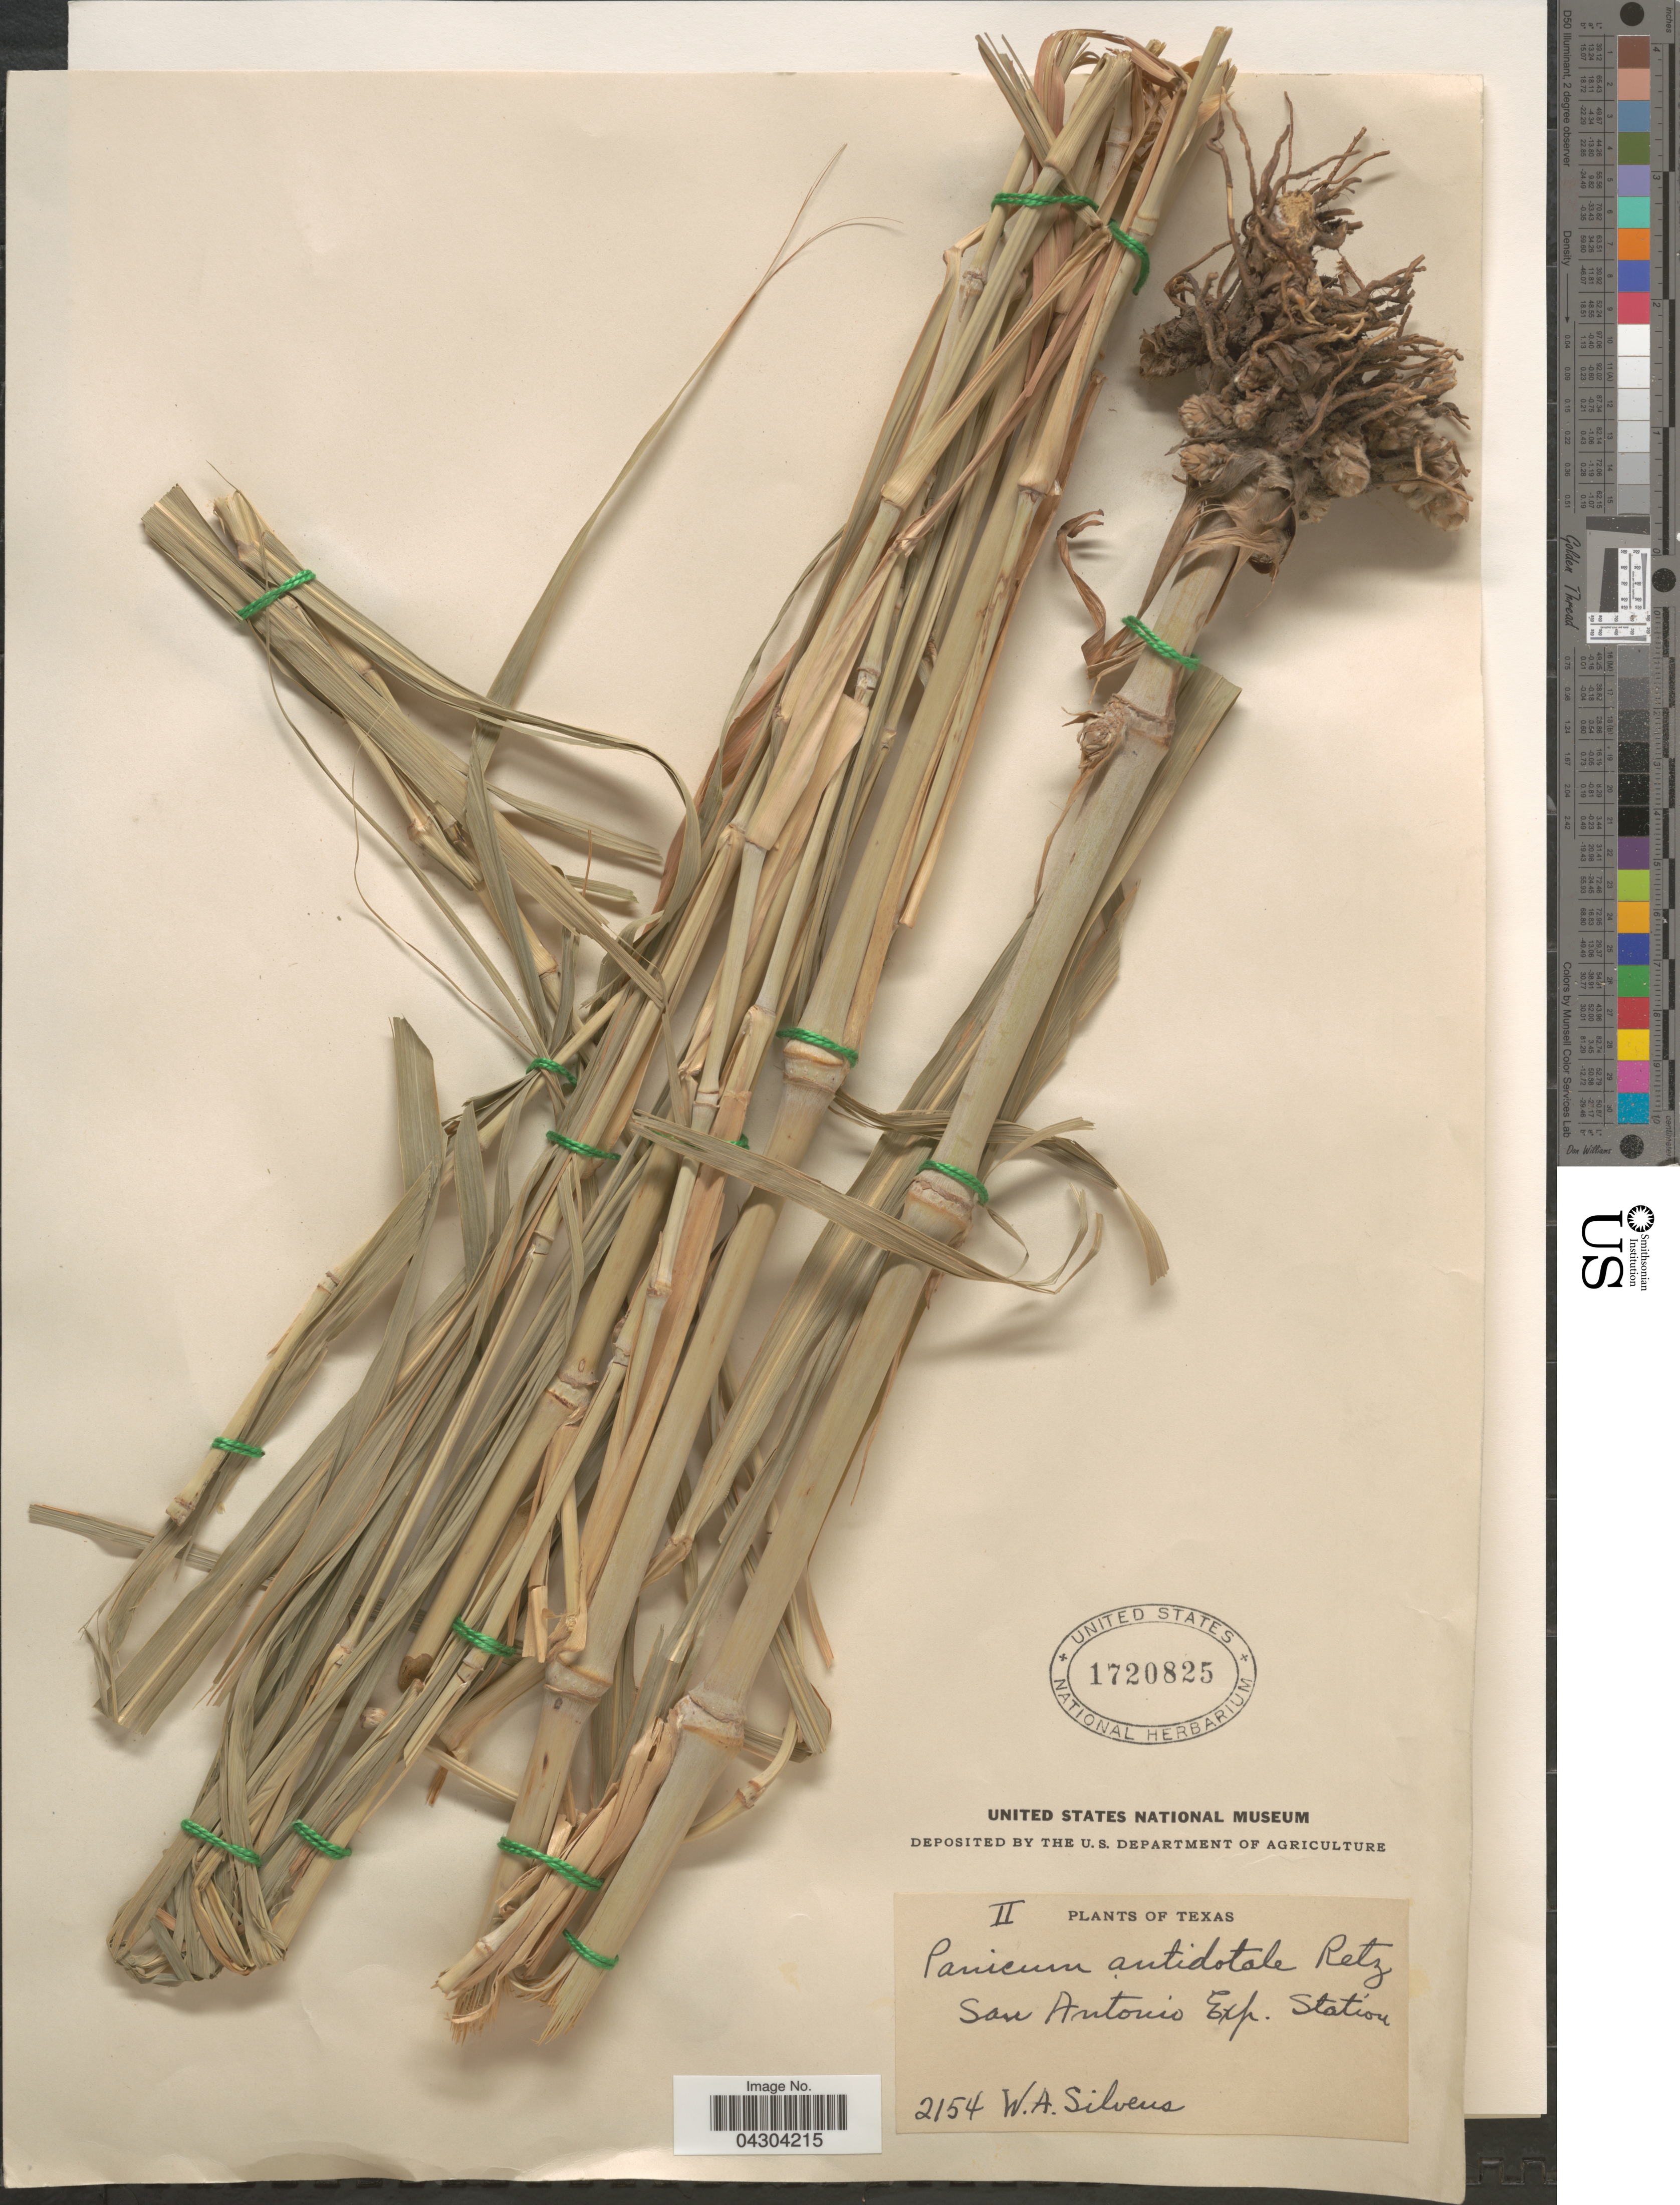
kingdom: Plantae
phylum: Tracheophyta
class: Liliopsida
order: Poales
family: Poaceae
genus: Panicum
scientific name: Panicum antidotale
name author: Retz.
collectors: W. Silveus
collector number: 2154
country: United States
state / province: Texas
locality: San Antonio Exp. Station.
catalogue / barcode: US 1720825